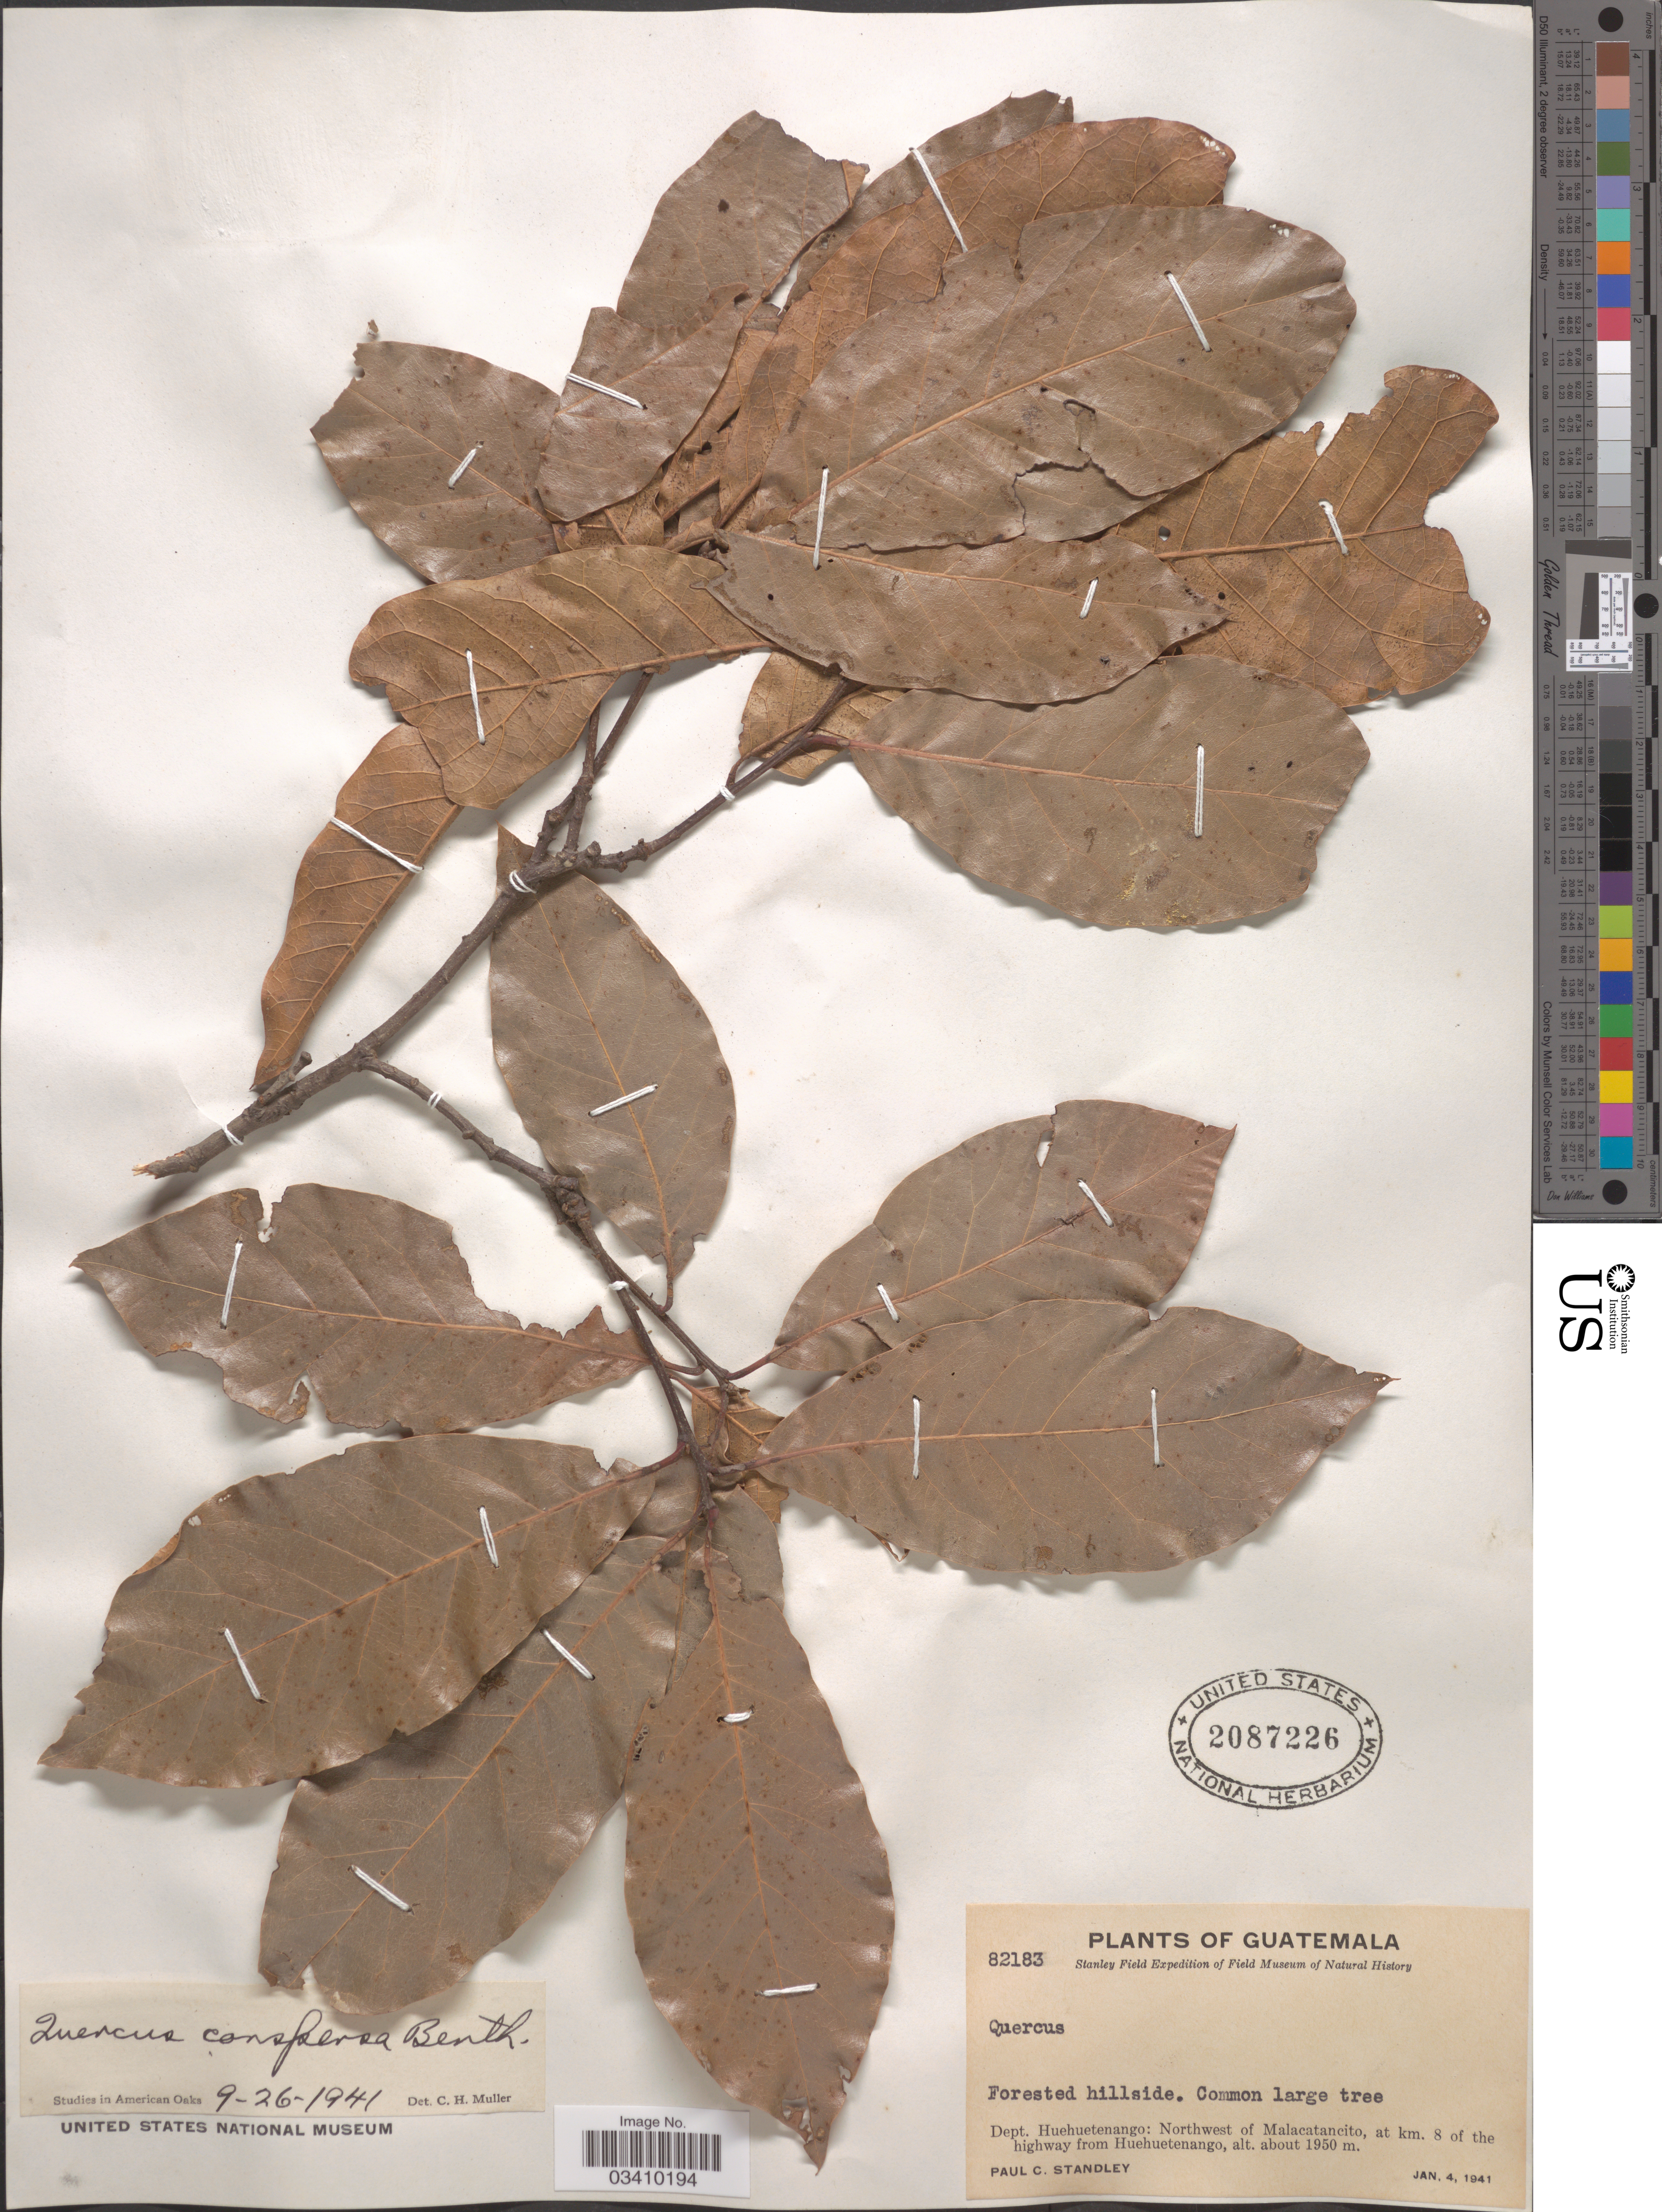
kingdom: Plantae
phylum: Tracheophyta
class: Magnoliopsida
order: Fagales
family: Fagaceae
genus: Quercus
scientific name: Quercus conspersa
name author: Benth.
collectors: P. C. Standley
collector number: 82183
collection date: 1941-01-04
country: Guatemala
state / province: Huehuetenango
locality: Forested hillside. Dept. Huehuetenango: Northwest of Malacatancito, at km. 8 of the highway from Huehuetenango.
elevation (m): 1950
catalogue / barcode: US 2087226